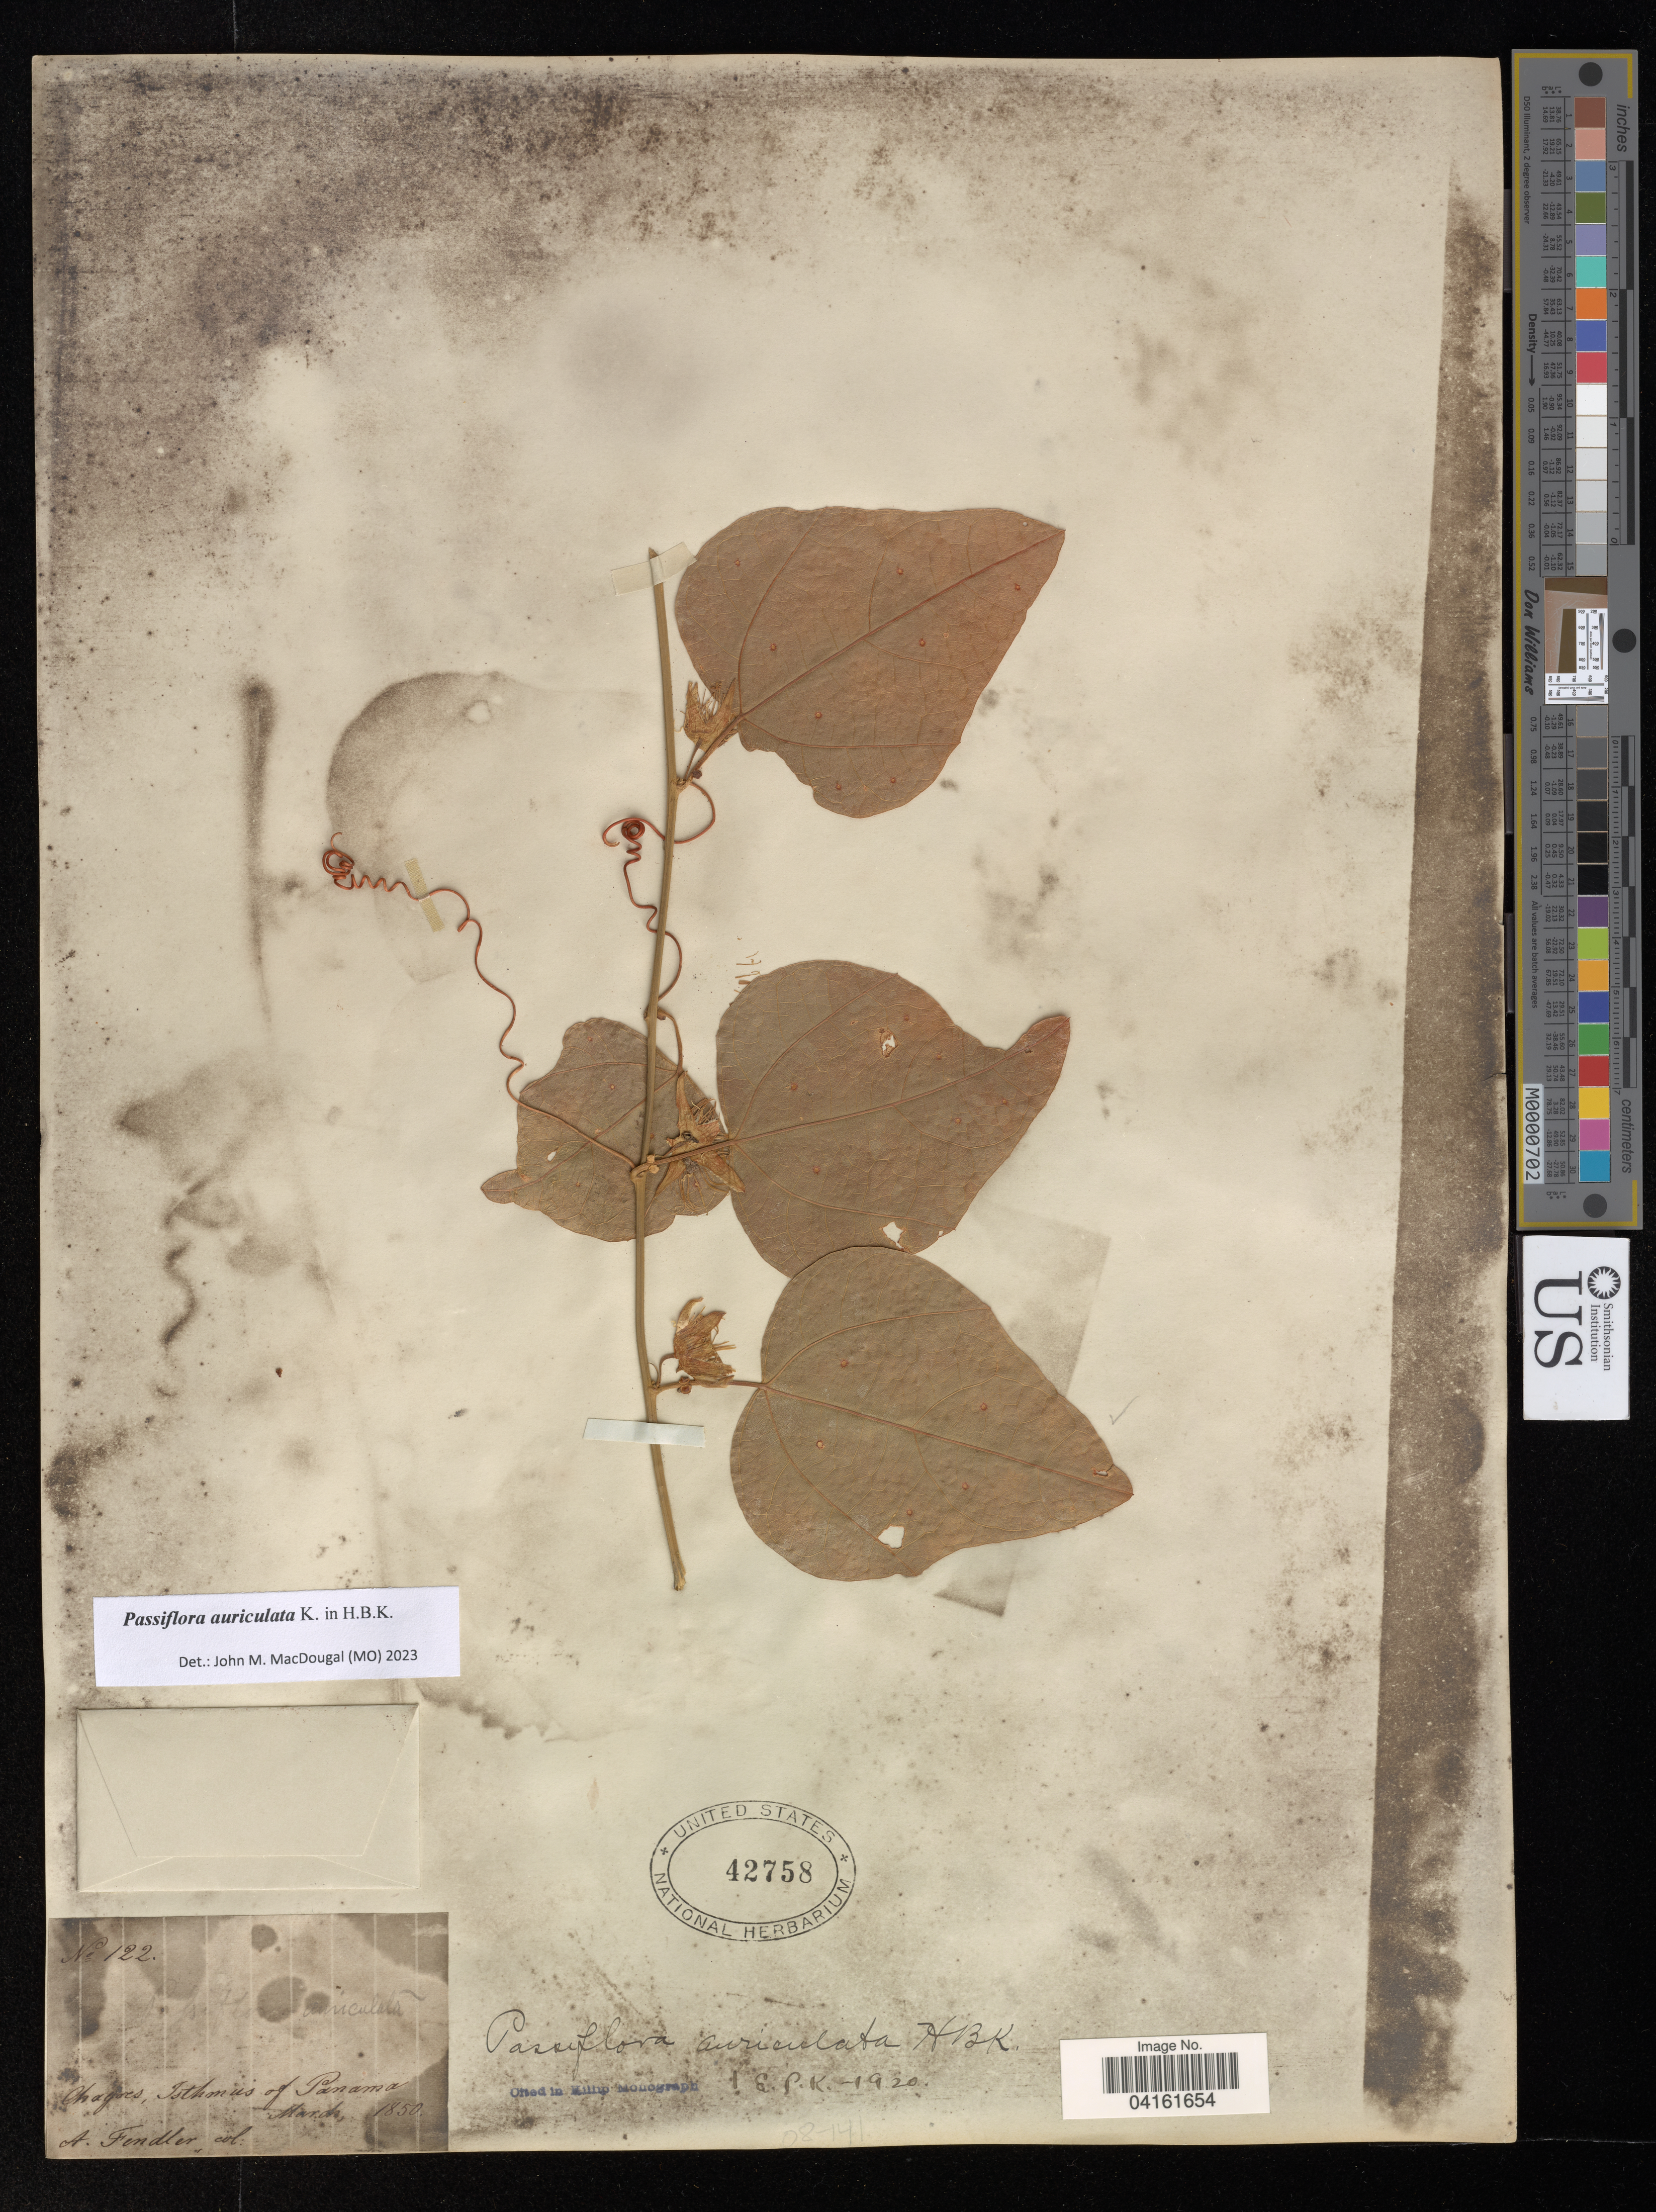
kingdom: Plantae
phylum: Tracheophyta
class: Magnoliopsida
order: Malpighiales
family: Passifloraceae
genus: Passiflora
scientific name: Passiflora auriculata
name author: Kunth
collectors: A. Fendler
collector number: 122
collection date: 1850-03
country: Panama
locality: Chagres*, Isthmus of Panama.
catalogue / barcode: US 42758